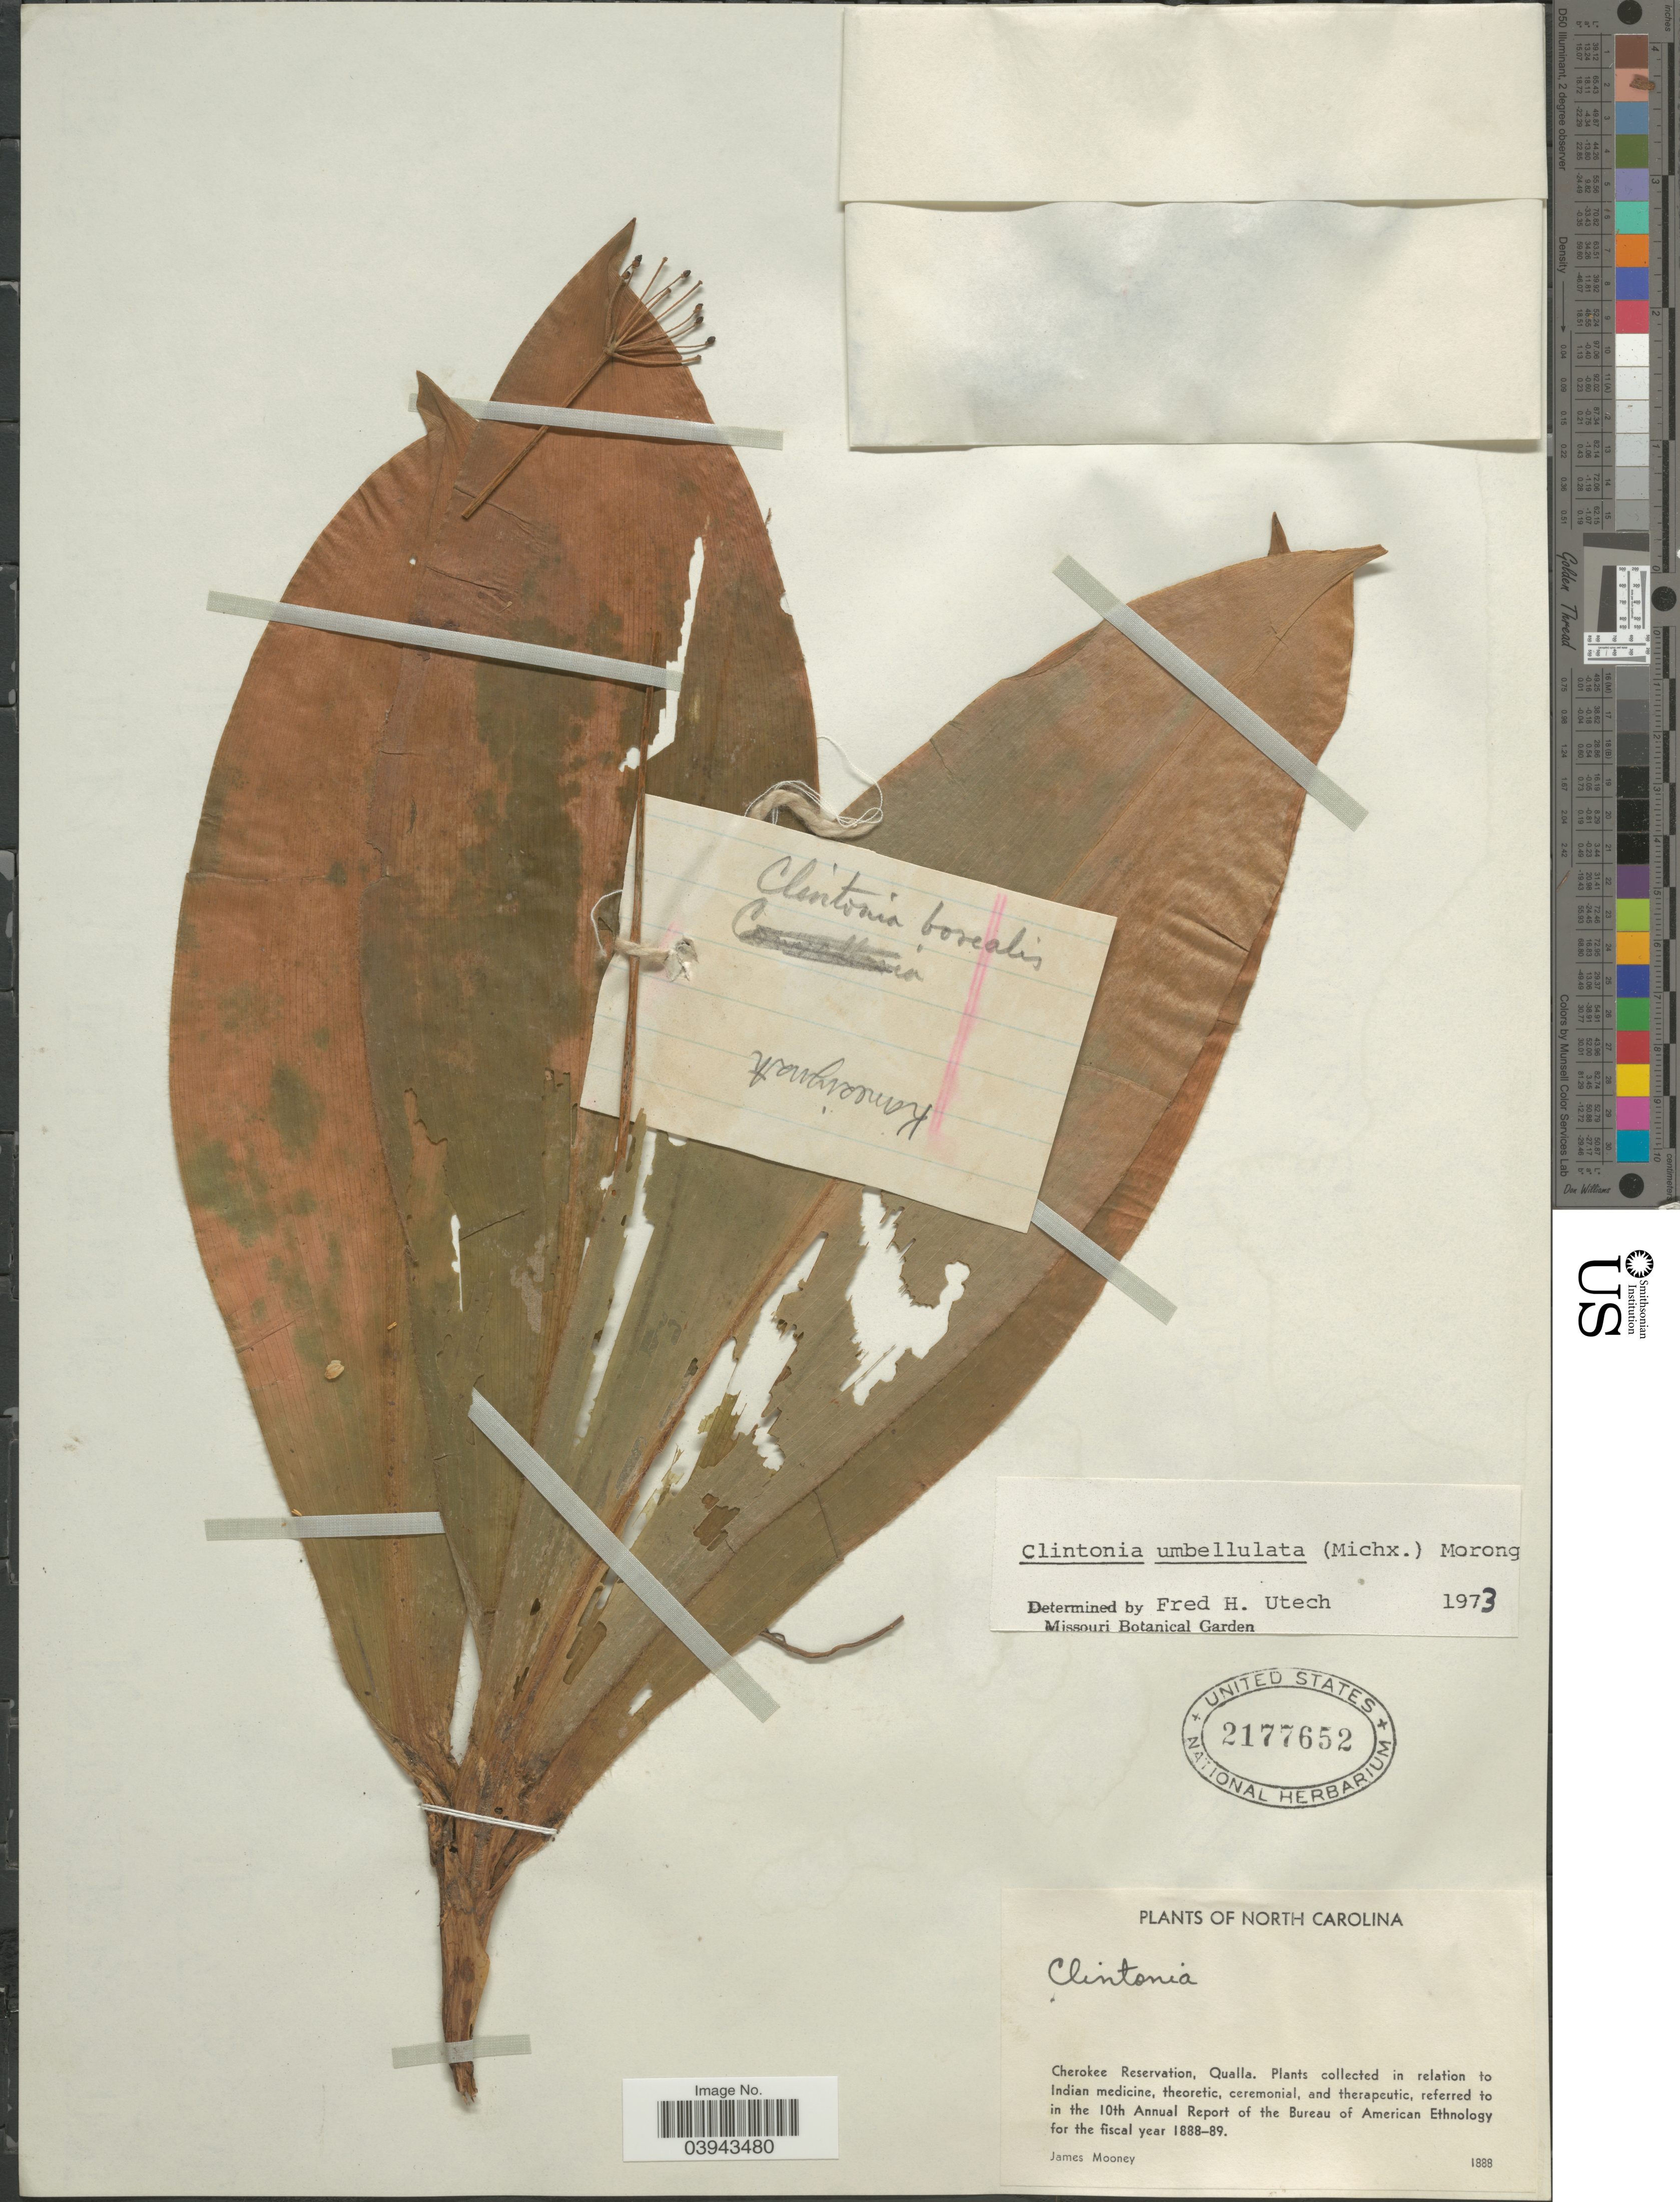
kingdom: Plantae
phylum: Tracheophyta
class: Liliopsida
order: Liliales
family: Liliaceae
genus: Clintonia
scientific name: Clintonia umbellulata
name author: (Michx.) Morong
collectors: J. Mooney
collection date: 1888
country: United States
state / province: North Carolina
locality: Cherokee Reservation, Qualla.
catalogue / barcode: US 2177652